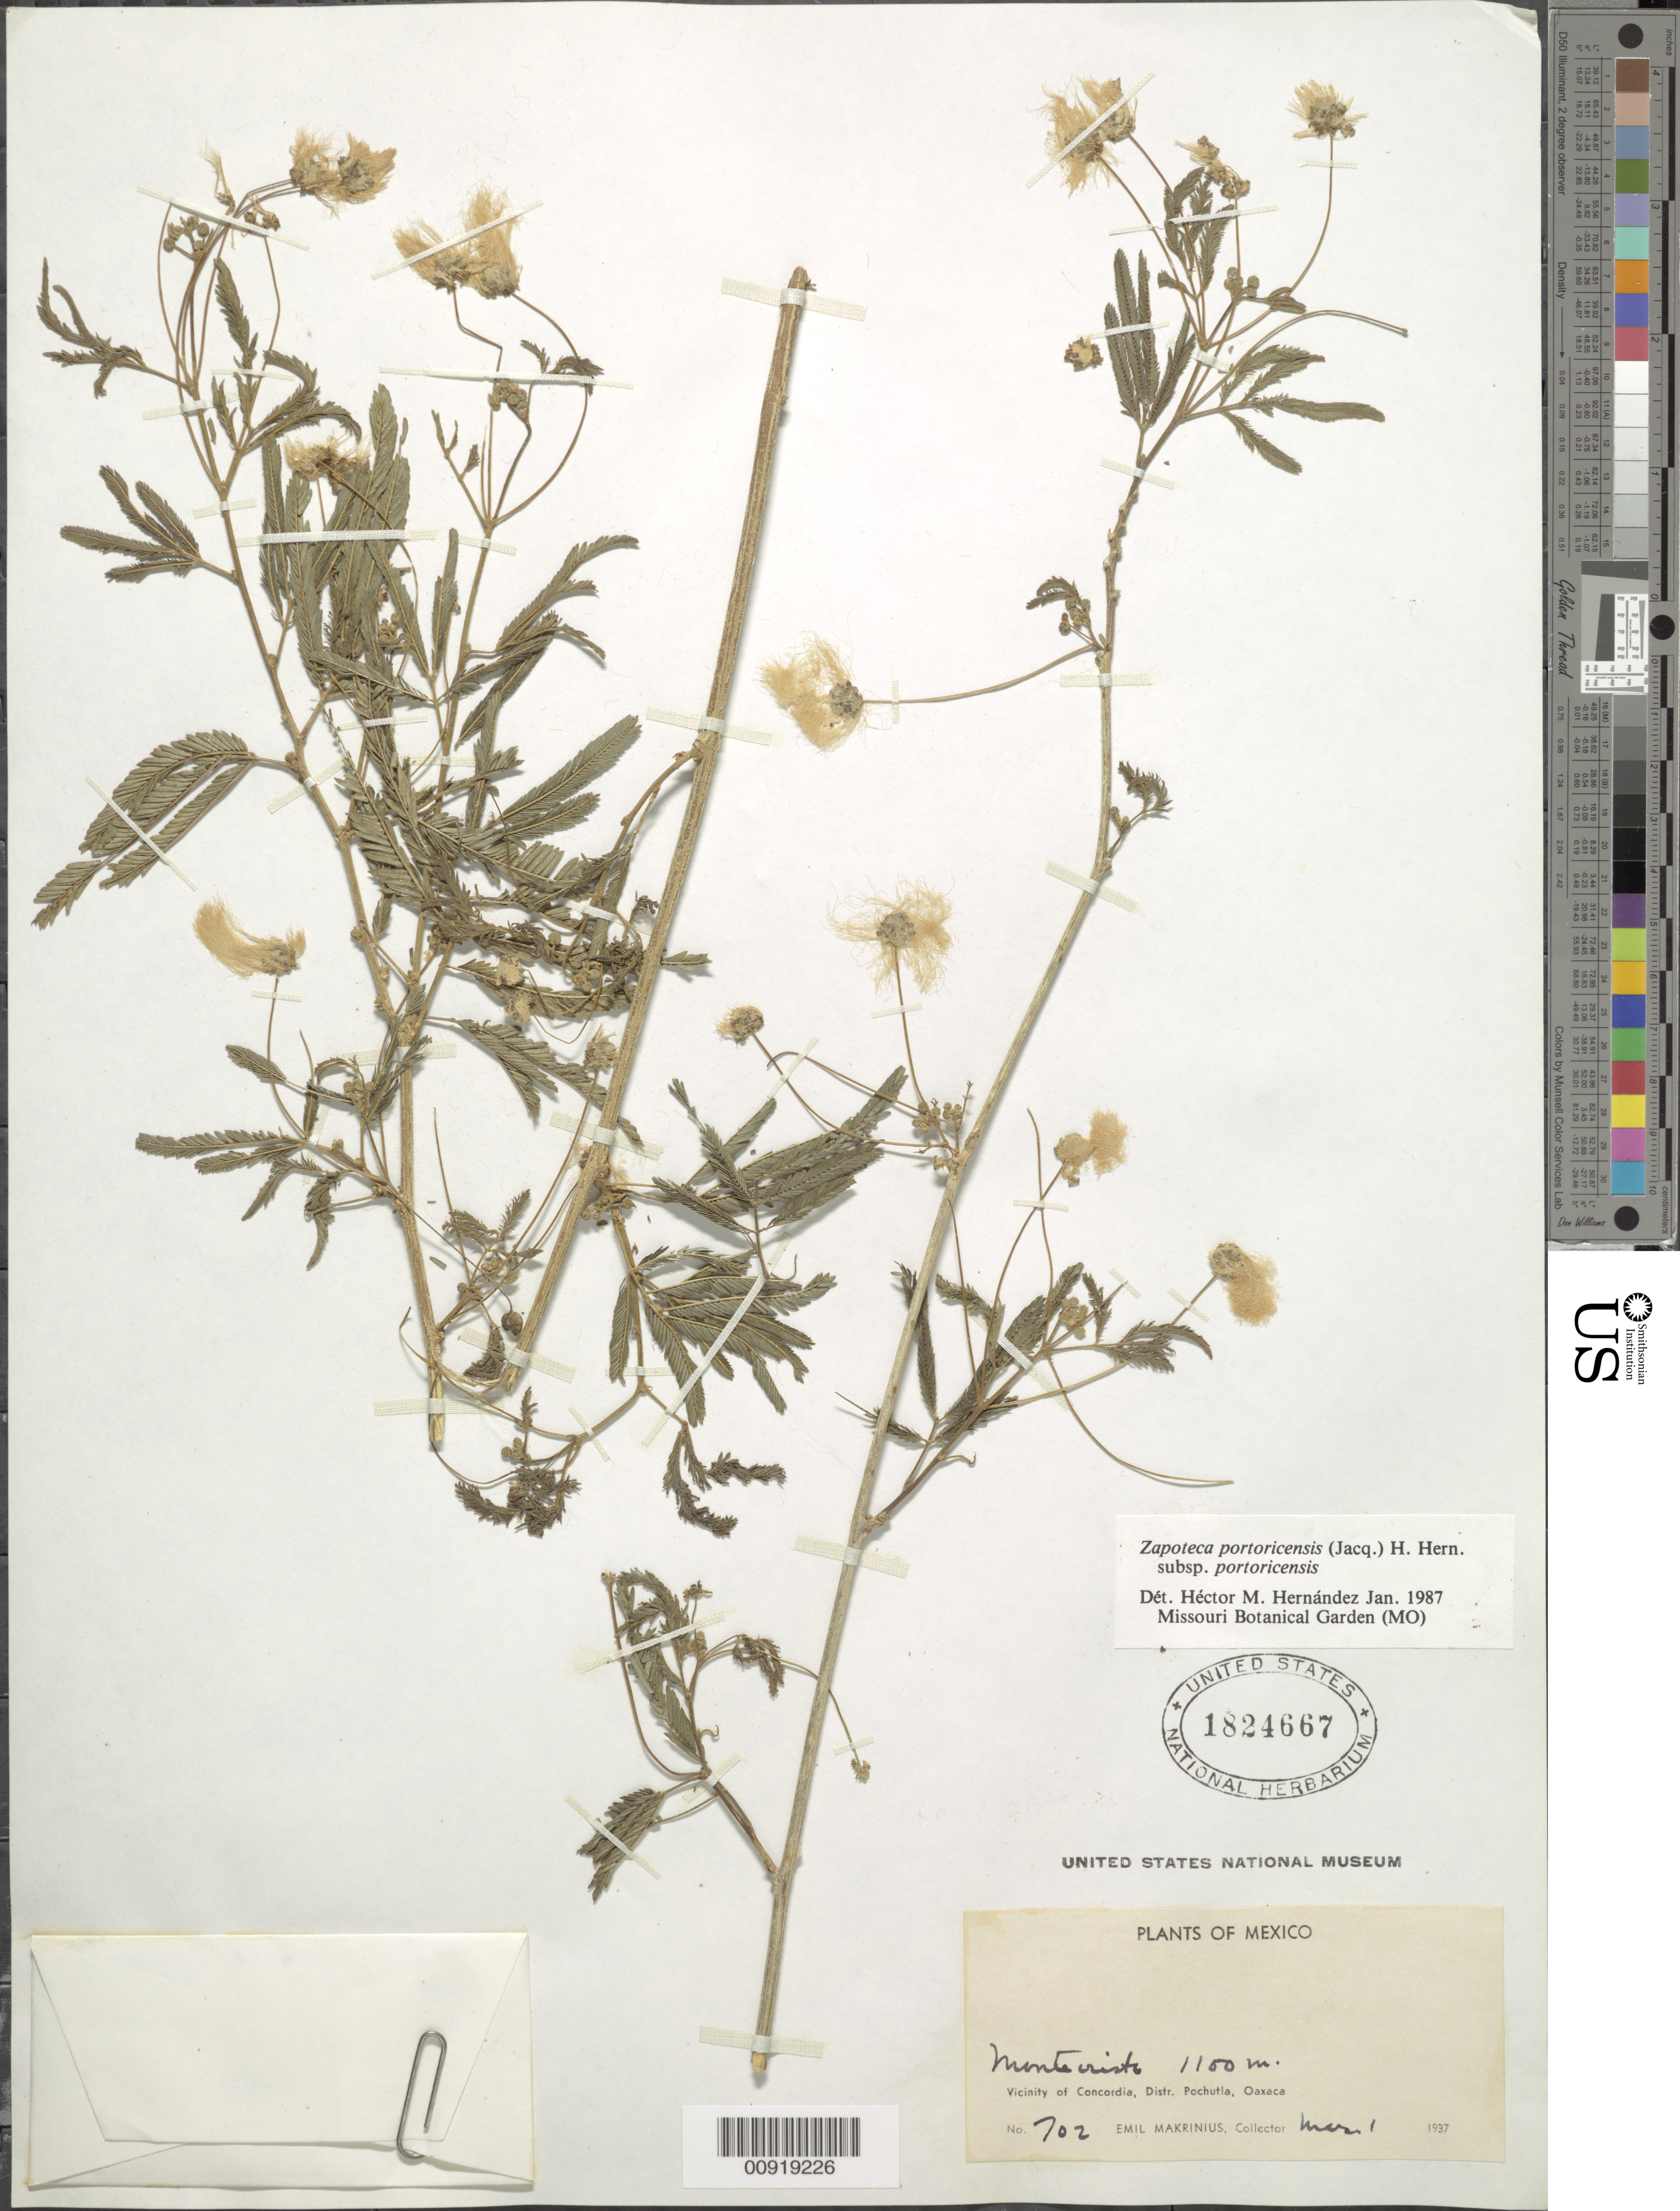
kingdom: Plantae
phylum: Tracheophyta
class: Magnoliopsida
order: Fabales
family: Fabaceae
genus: Zapoteca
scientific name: Zapoteca portoricensis subsp. portoricensis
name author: (Jacq.) H.M. Hern.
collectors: E. Makrinius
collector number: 702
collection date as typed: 01 Mar 1937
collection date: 1937-03-01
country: Mexico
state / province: Oaxaca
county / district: Pochutla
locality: Montecristo. Vicinity of Concordia, Distr. Pochutla, Oaxaca.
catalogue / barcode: US 1824667